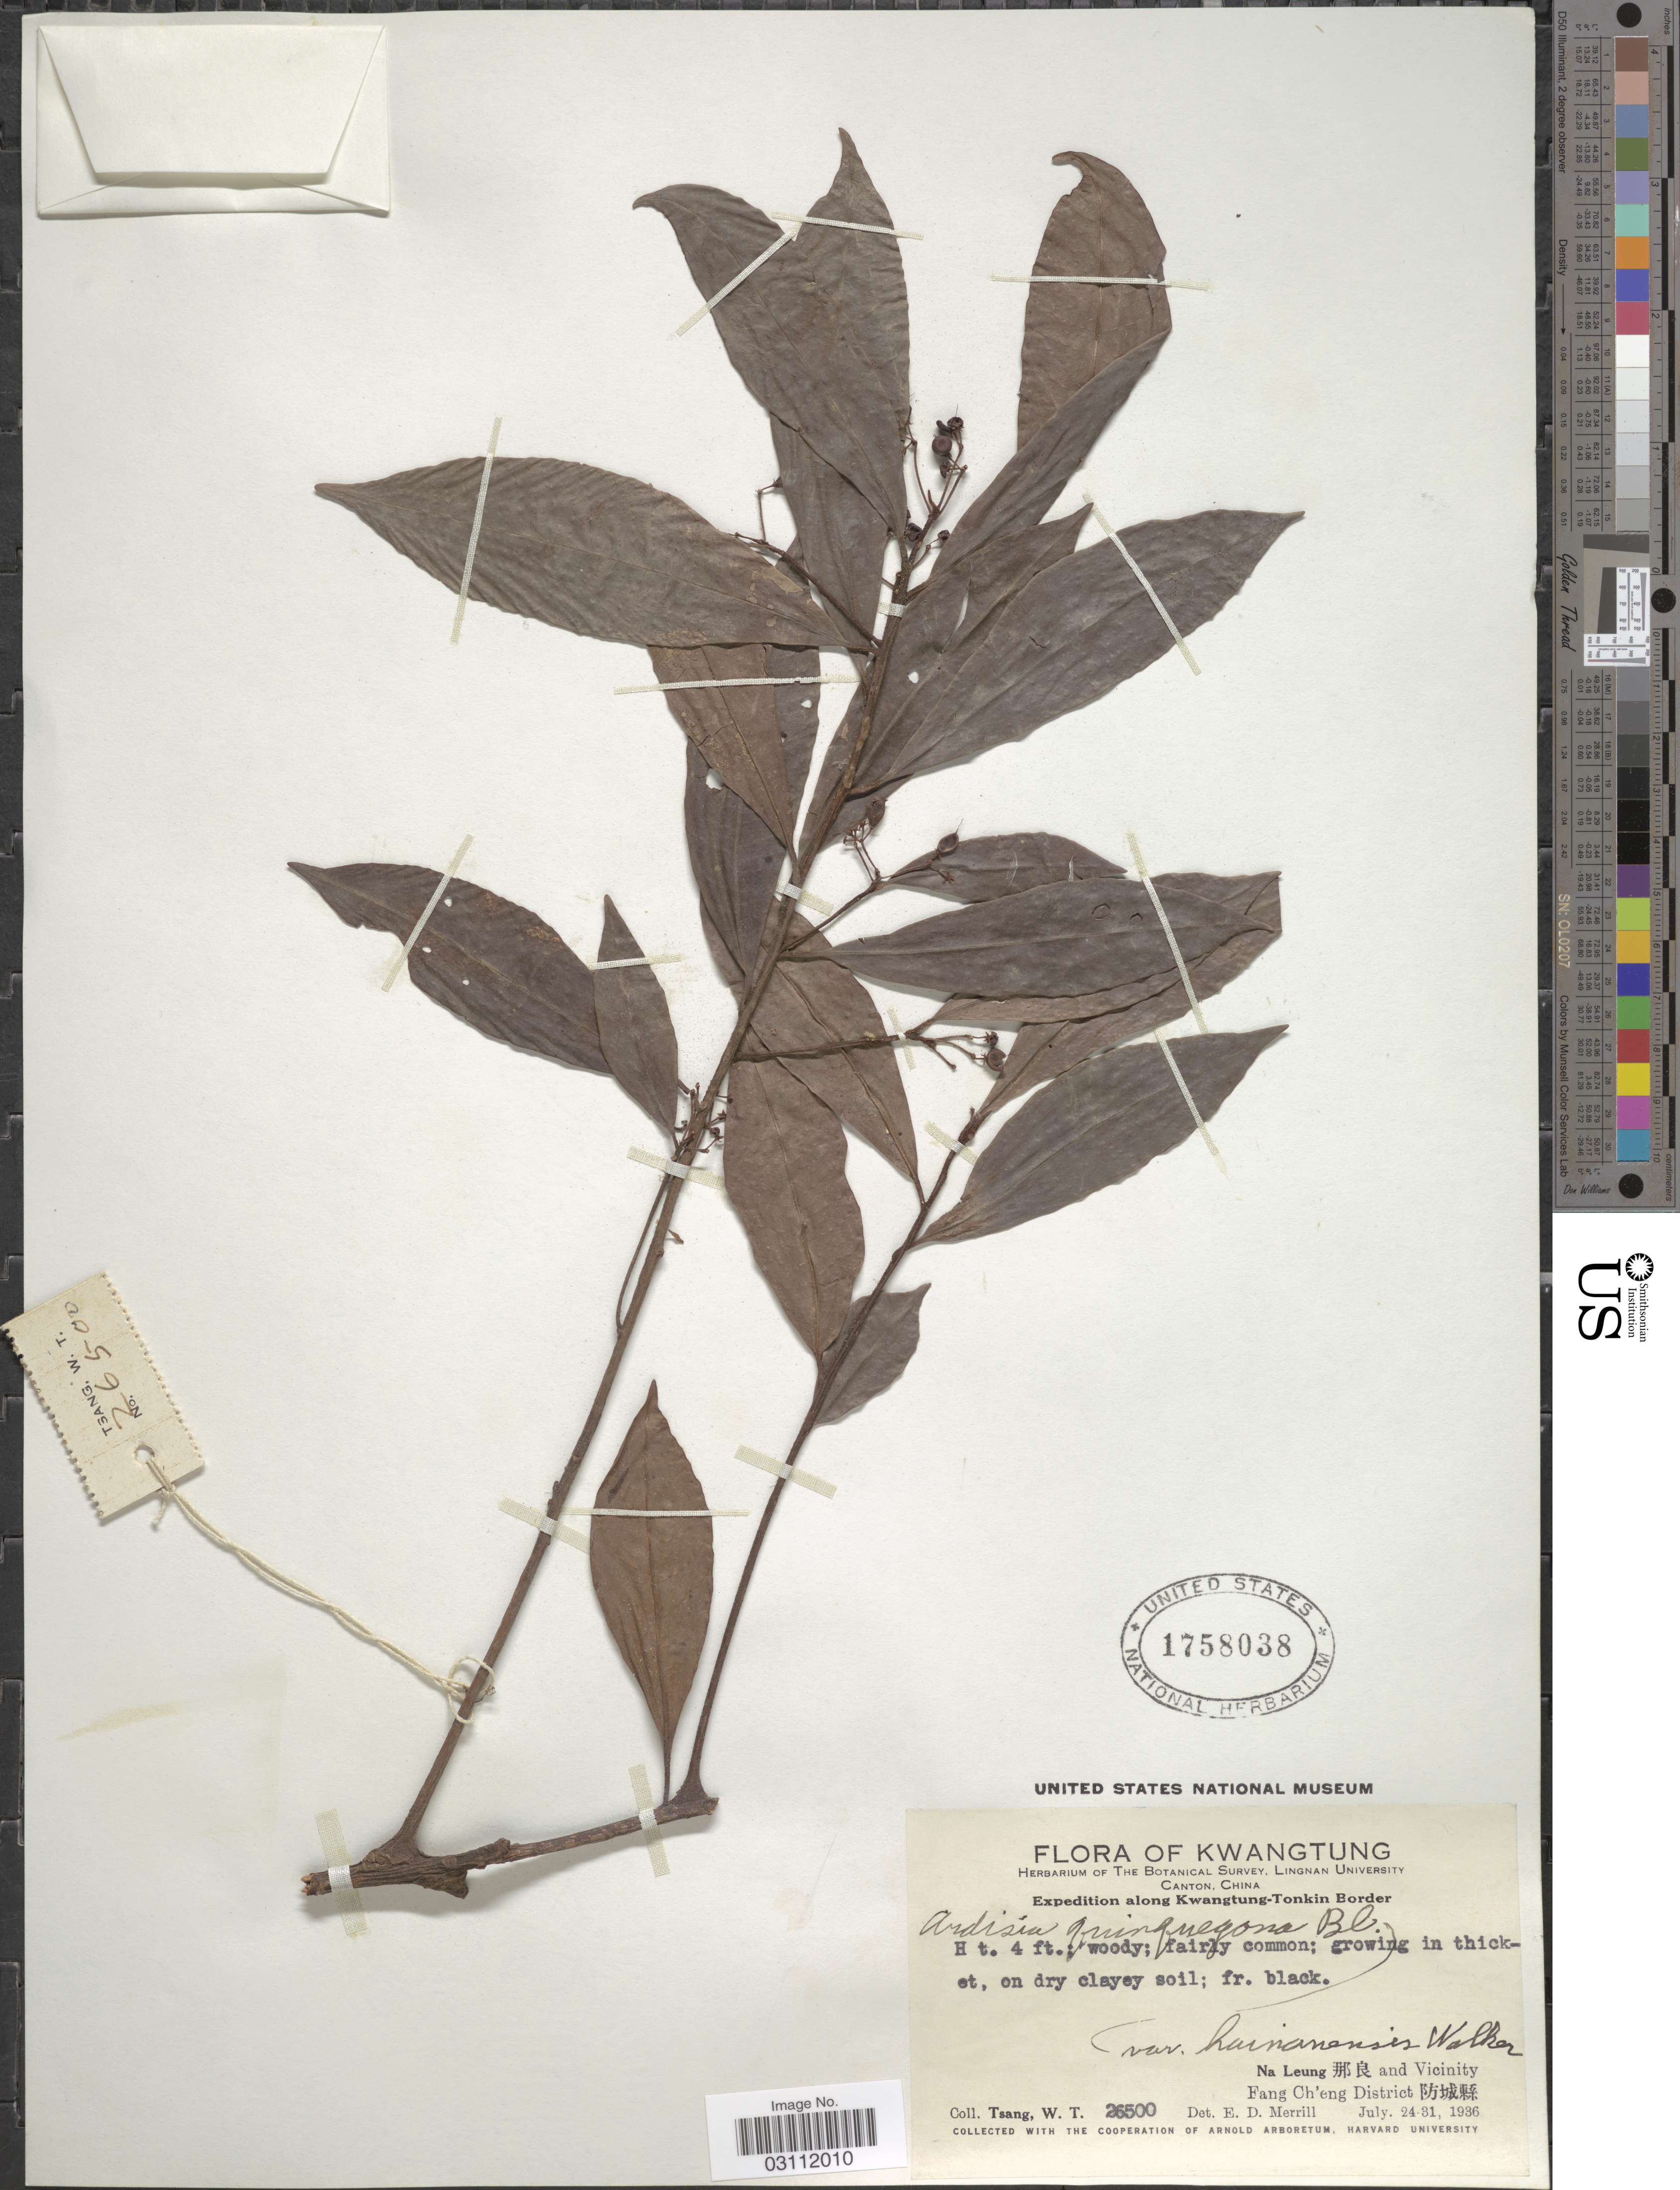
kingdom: Plantae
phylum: Tracheophyta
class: Magnoliopsida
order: Ericales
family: Primulaceae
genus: Ardisia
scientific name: Ardisia quinquegona var. hainanensis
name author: E. Walker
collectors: W. T. Tsang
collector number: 26500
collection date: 1936-07-24/1936-07-31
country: China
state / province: Guangdong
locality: Kwangtung, along Kwangtung-Tonkin Border, Na Leung and Vicinity, Fang Ch'eng District.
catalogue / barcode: US 1758038